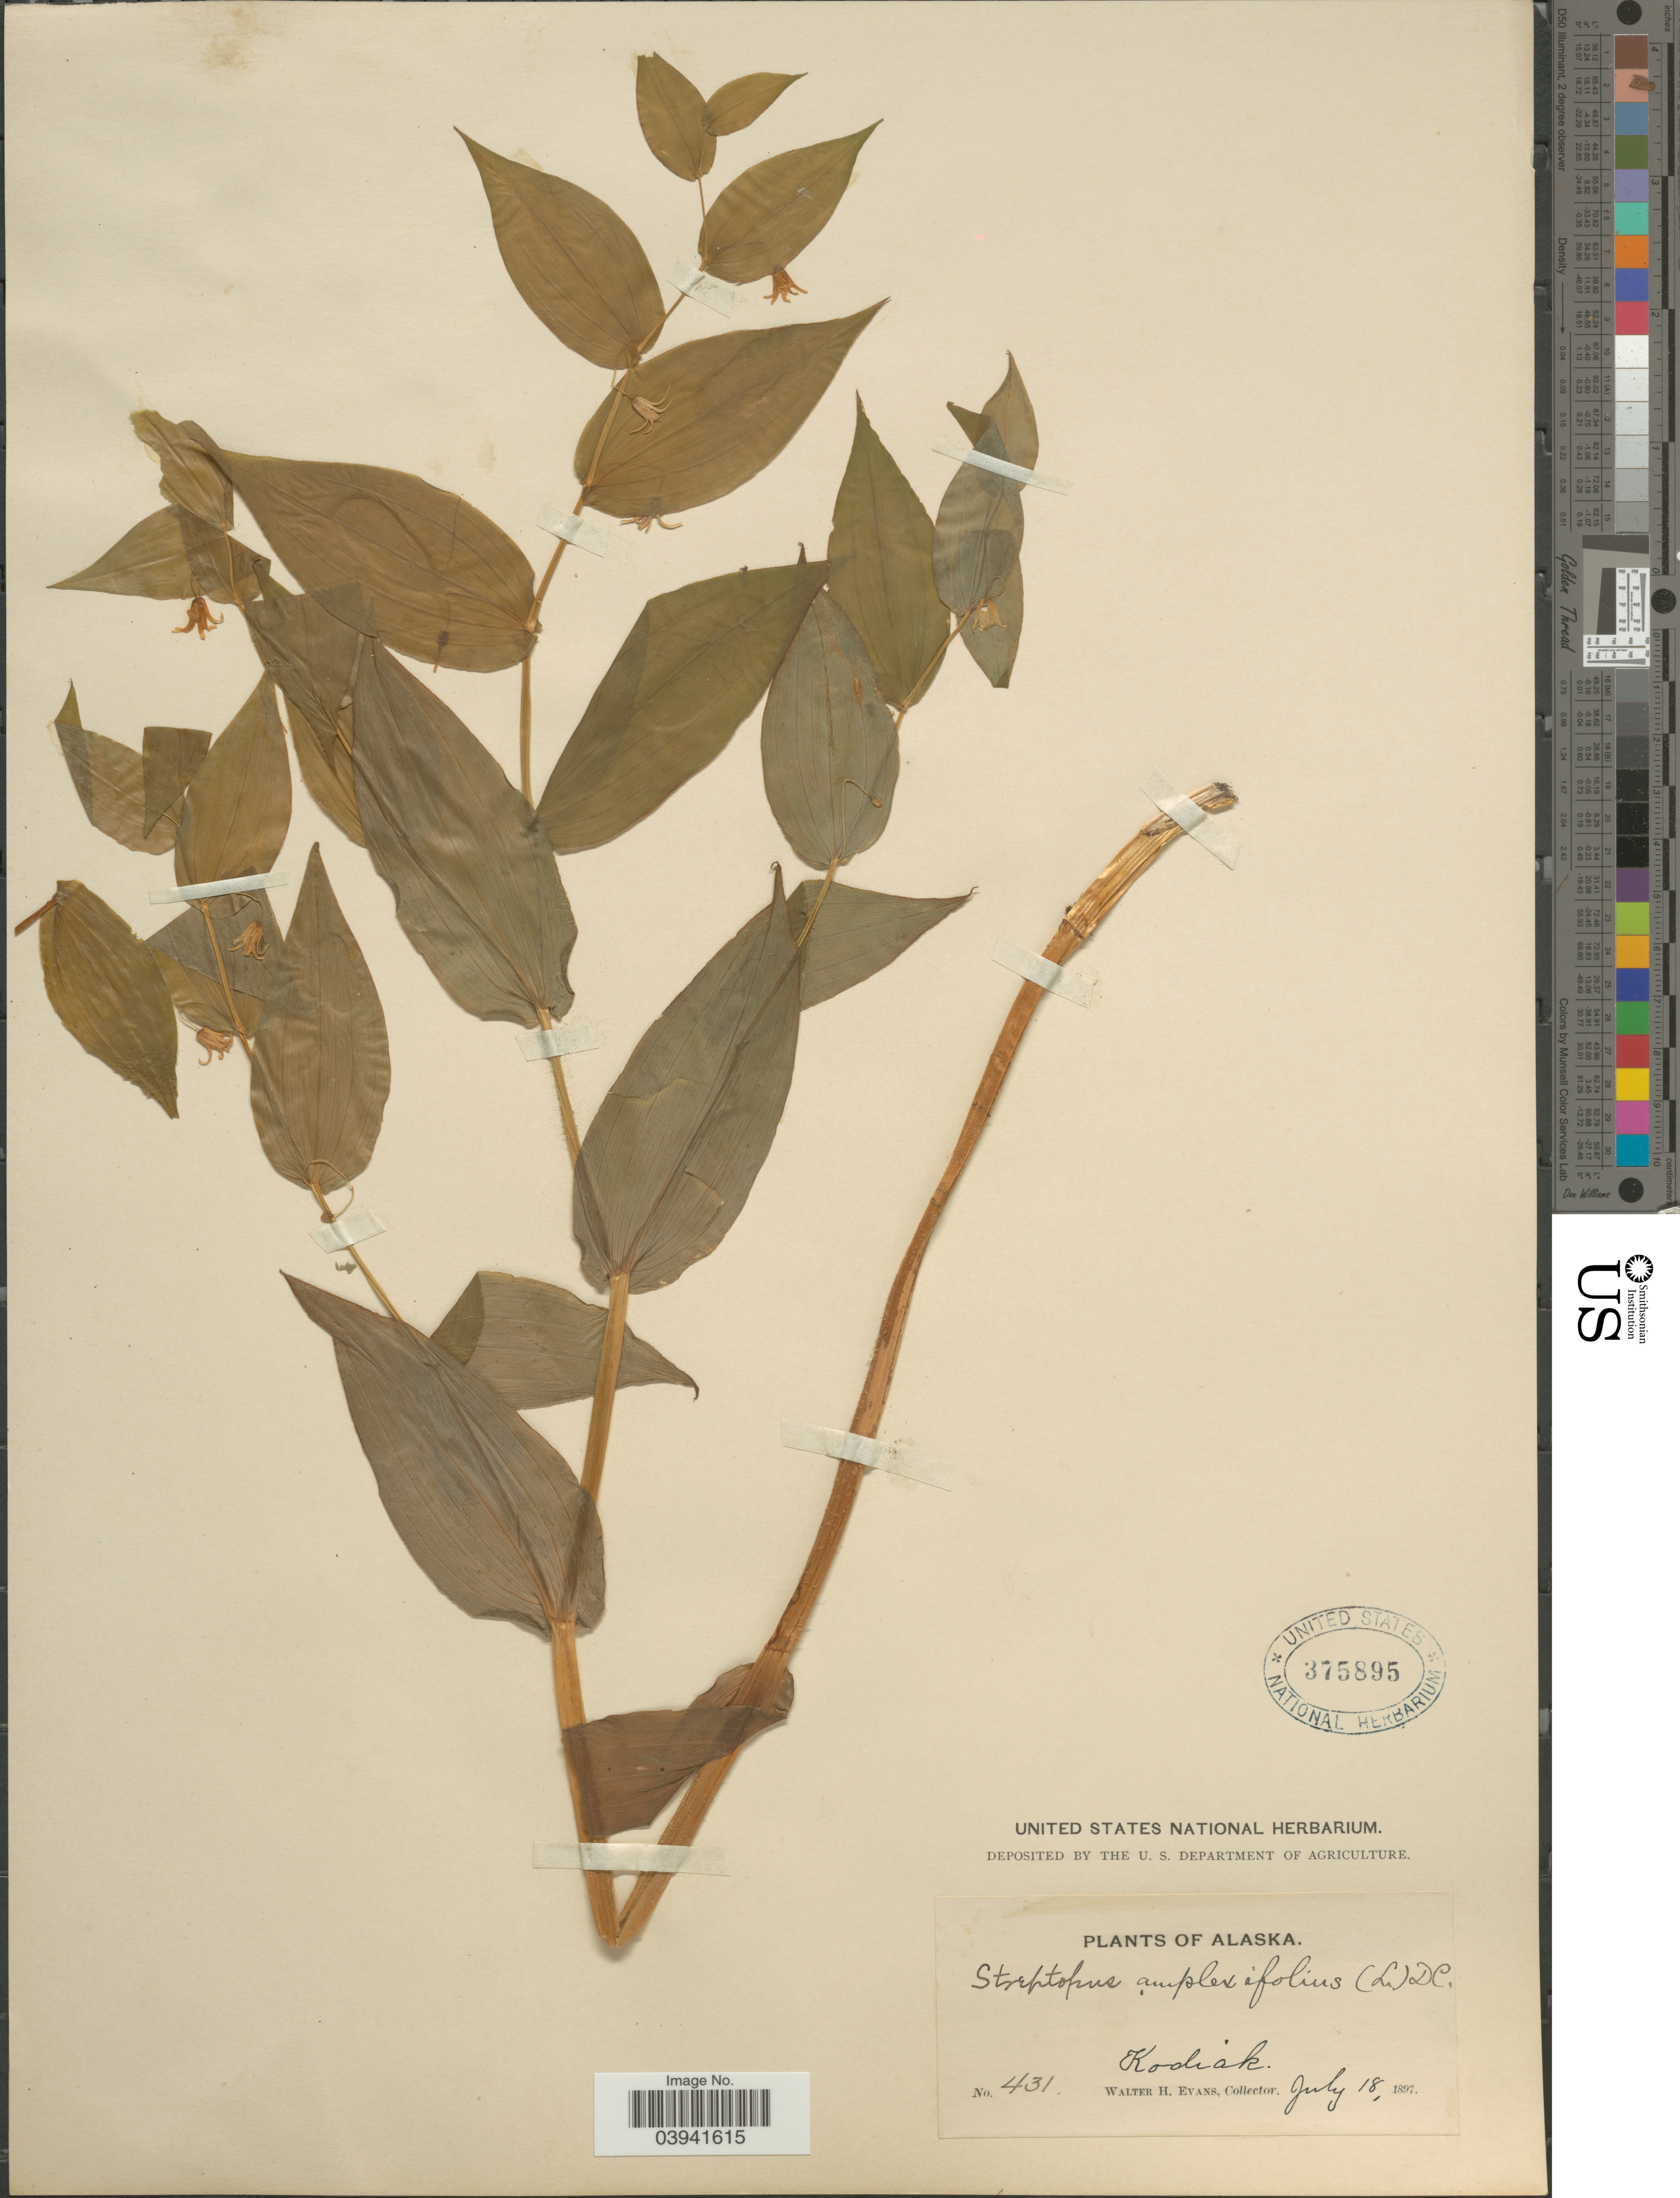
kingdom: Plantae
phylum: Tracheophyta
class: Liliopsida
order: Liliales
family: Liliaceae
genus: Streptopus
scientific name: Streptopus amplexifolius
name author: (L.) DC.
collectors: W. H. Evans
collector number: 431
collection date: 1897-07-18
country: United States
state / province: Alaska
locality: Kodiak.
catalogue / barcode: US 375895